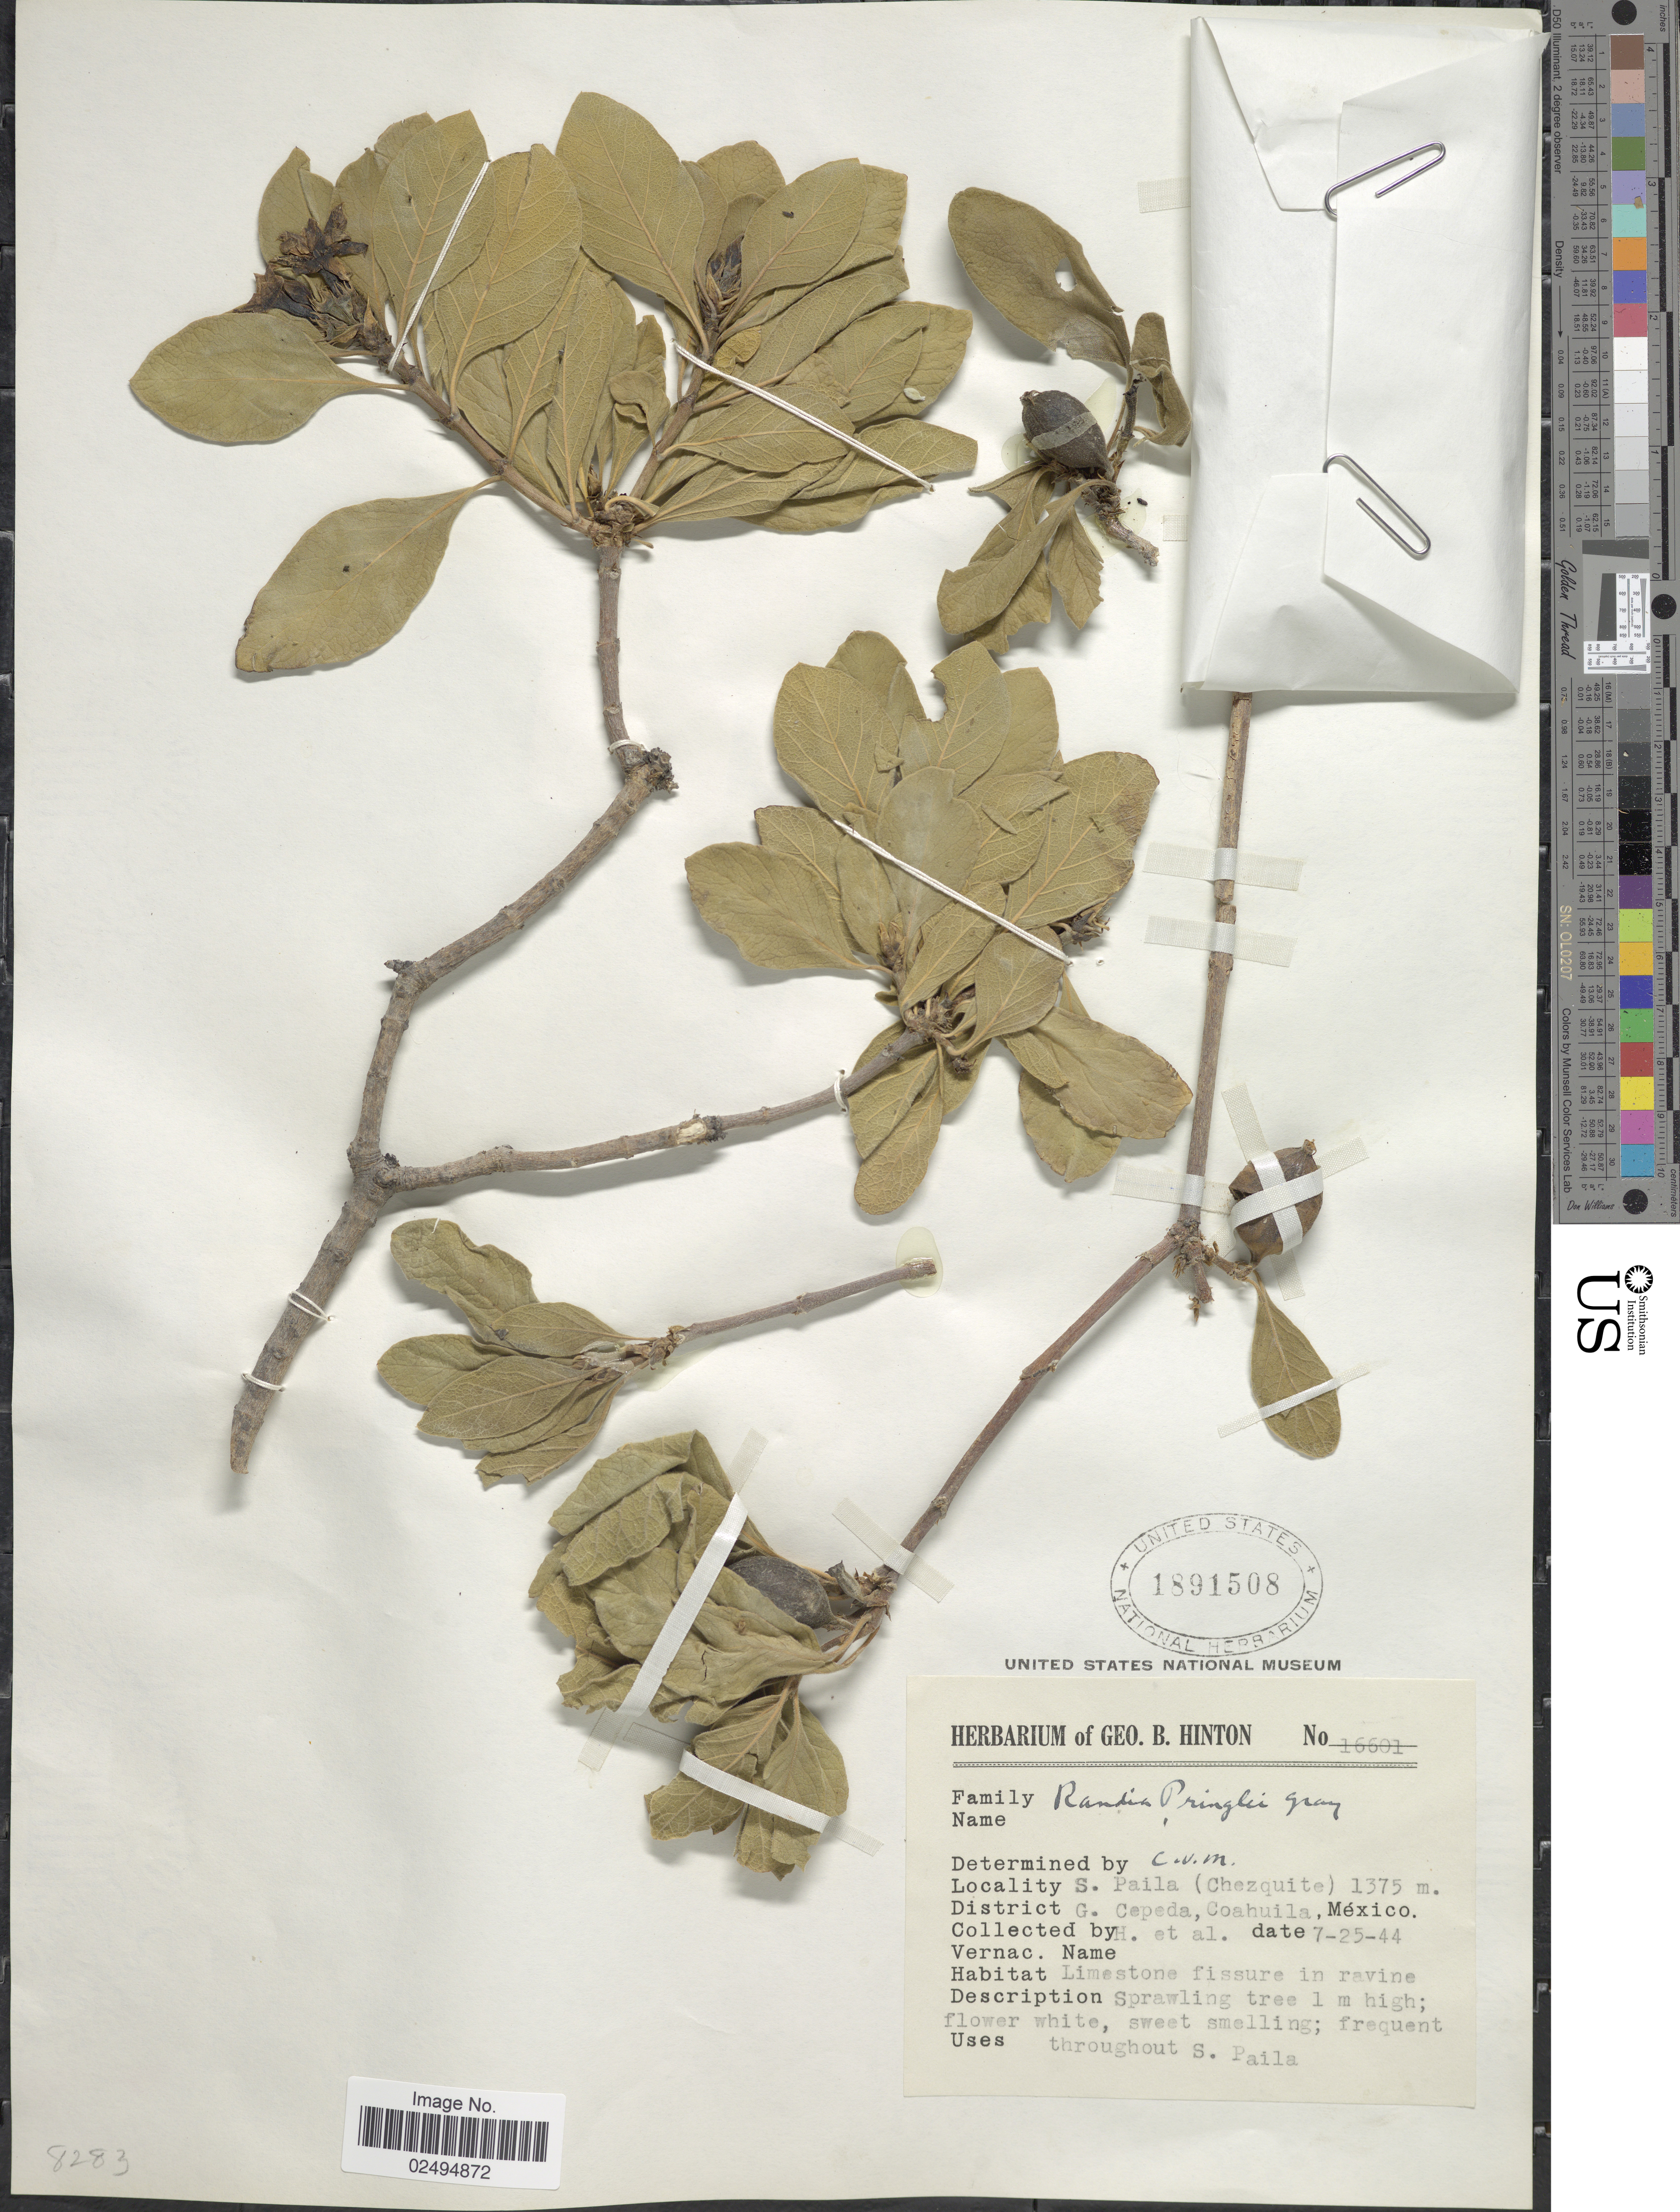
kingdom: Plantae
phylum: Tracheophyta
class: Magnoliopsida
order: Gentianales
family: Rubiaceae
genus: Randia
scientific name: Randia pringlei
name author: (S. Watson) A. Gray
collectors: G. B. Hinton & et al.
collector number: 16601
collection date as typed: Transcribed d/m/y: 25/7/44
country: Mexico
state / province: Coahuila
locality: S. Paila (Chezquita), District G. Cepeda, in ravine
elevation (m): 1375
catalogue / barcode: US 1891508